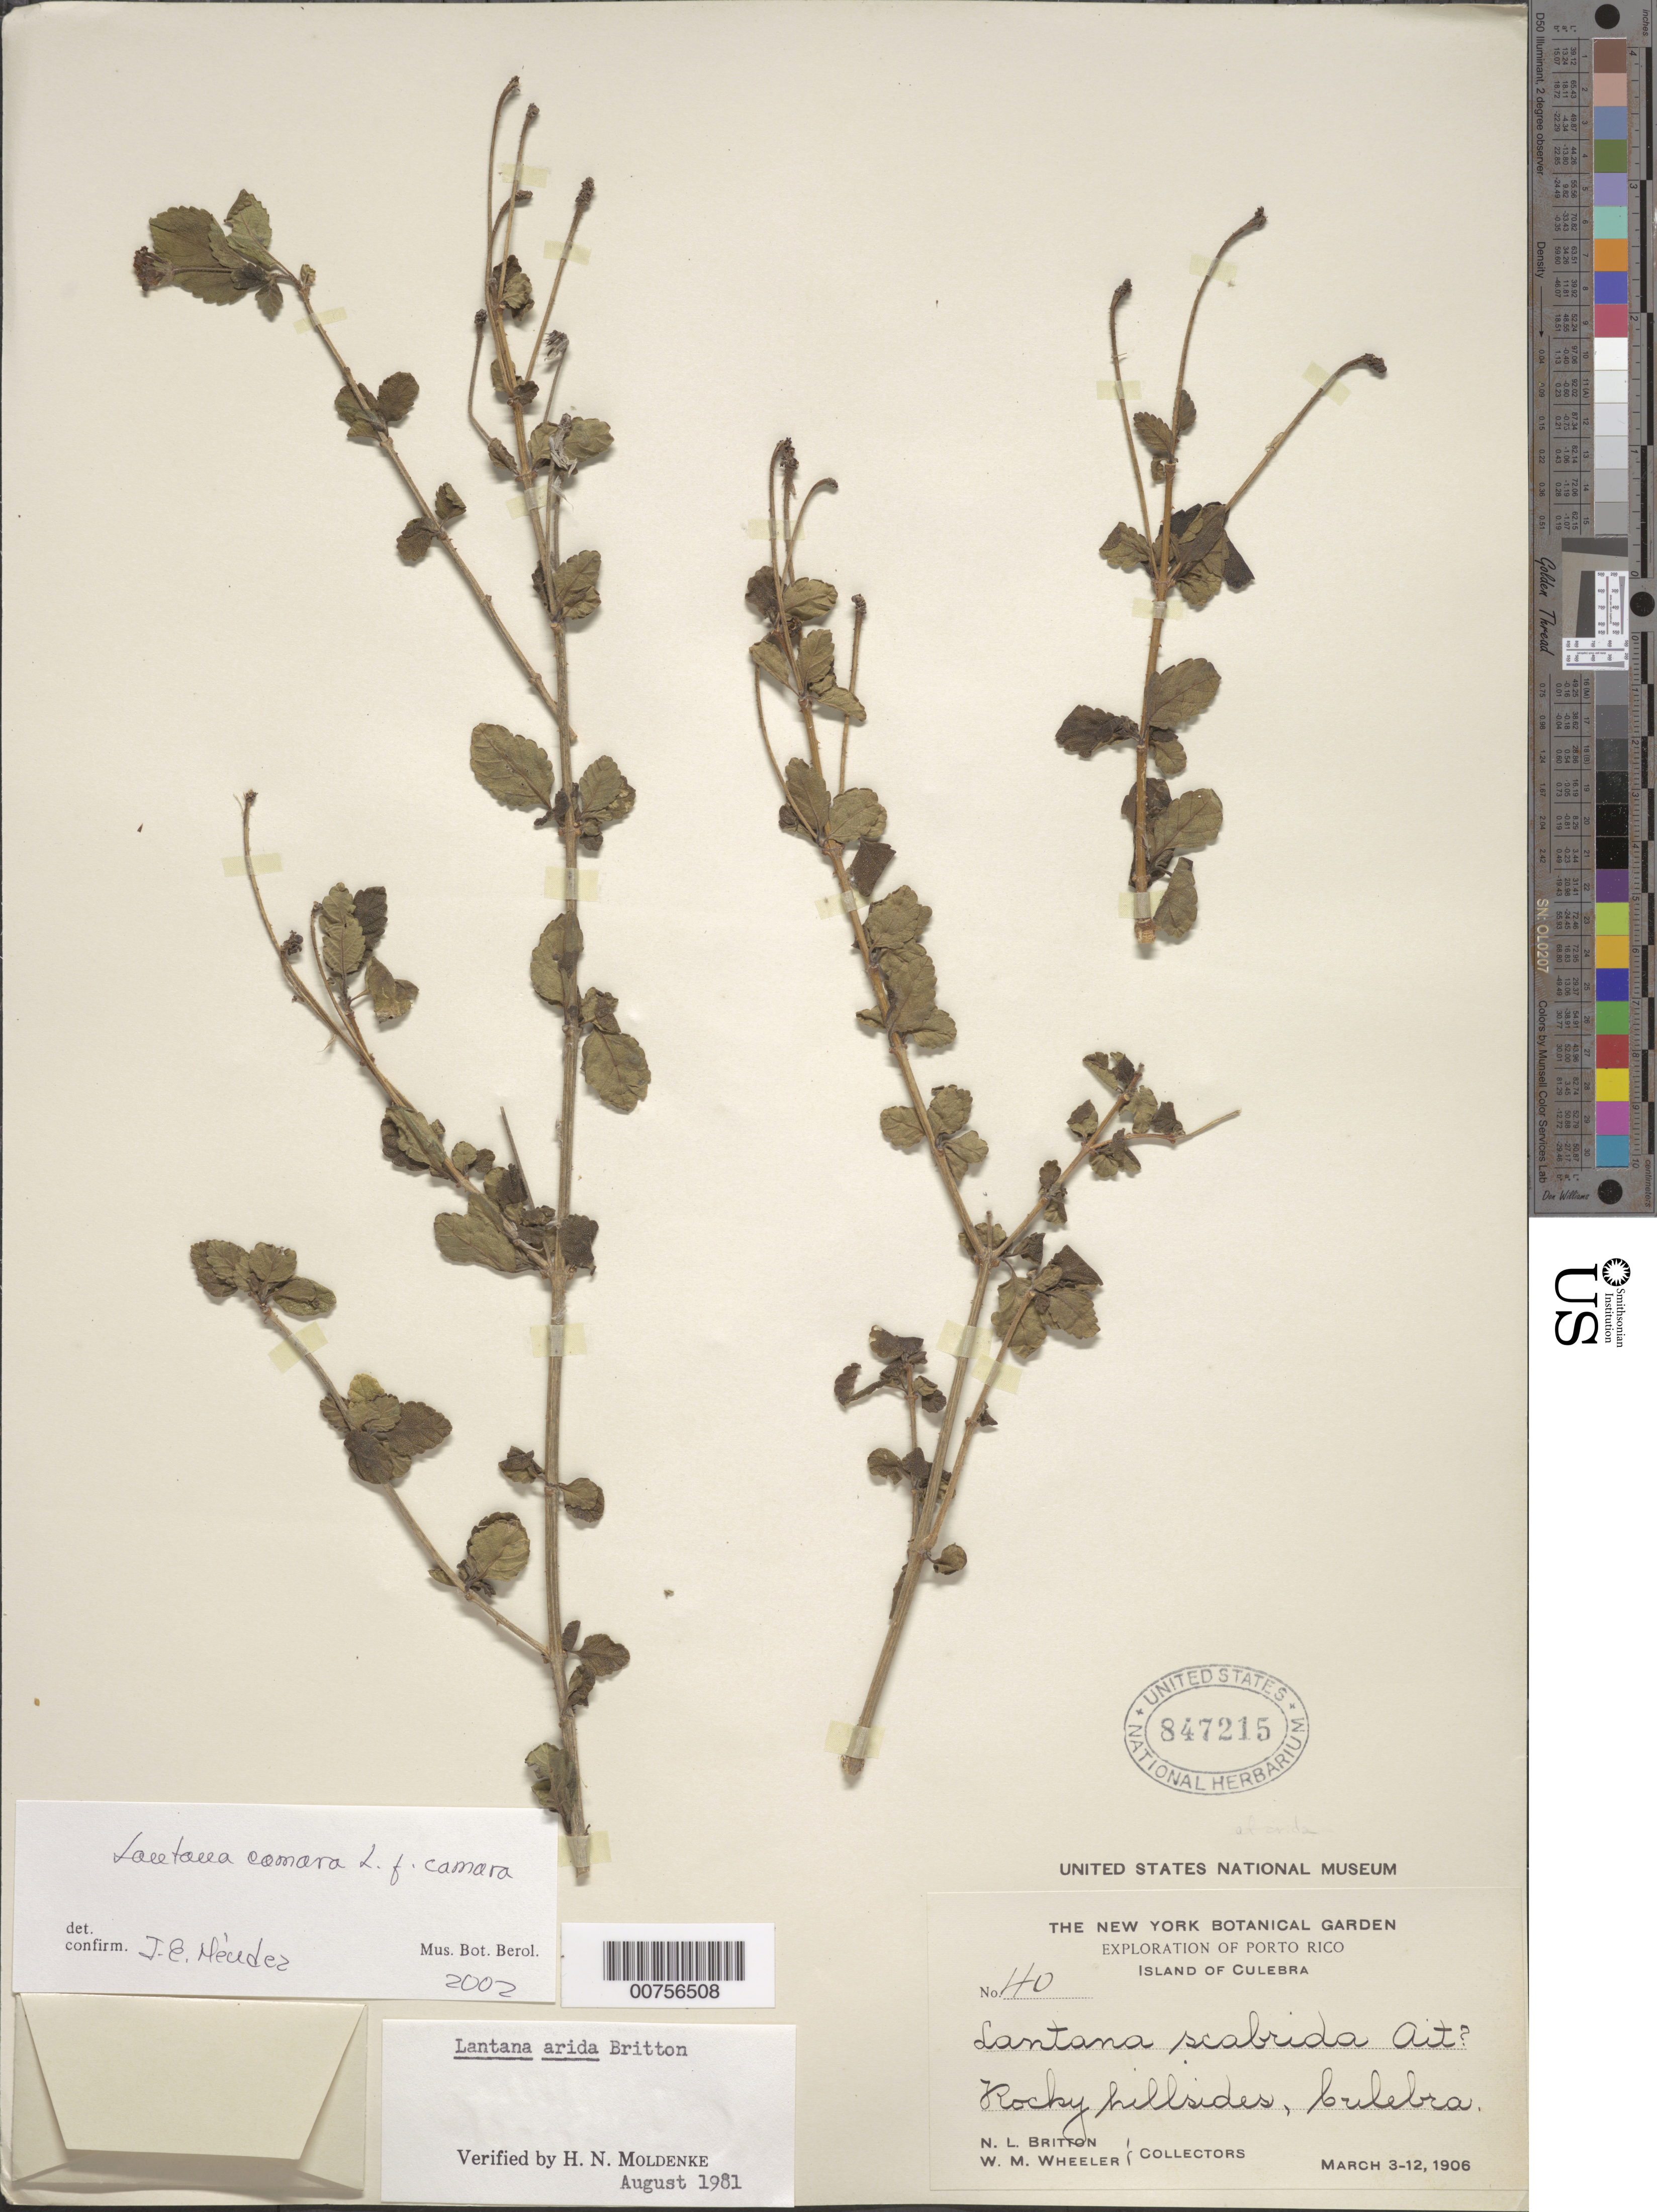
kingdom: Plantae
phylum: Tracheophyta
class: Magnoliopsida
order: Lamiales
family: Verbenaceae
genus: Lantana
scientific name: Lantana camara f. camara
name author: L.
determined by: Méndez, Isidro E., (HIPC)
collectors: N. Britton & W. Wheeler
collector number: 40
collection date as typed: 03 Mar 1906 to 12 Mar 1906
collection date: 1906-03-03/1906-03-12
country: Puerto Rico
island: Culebra I.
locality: Culebra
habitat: Rocky hillsides.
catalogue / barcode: US 847215